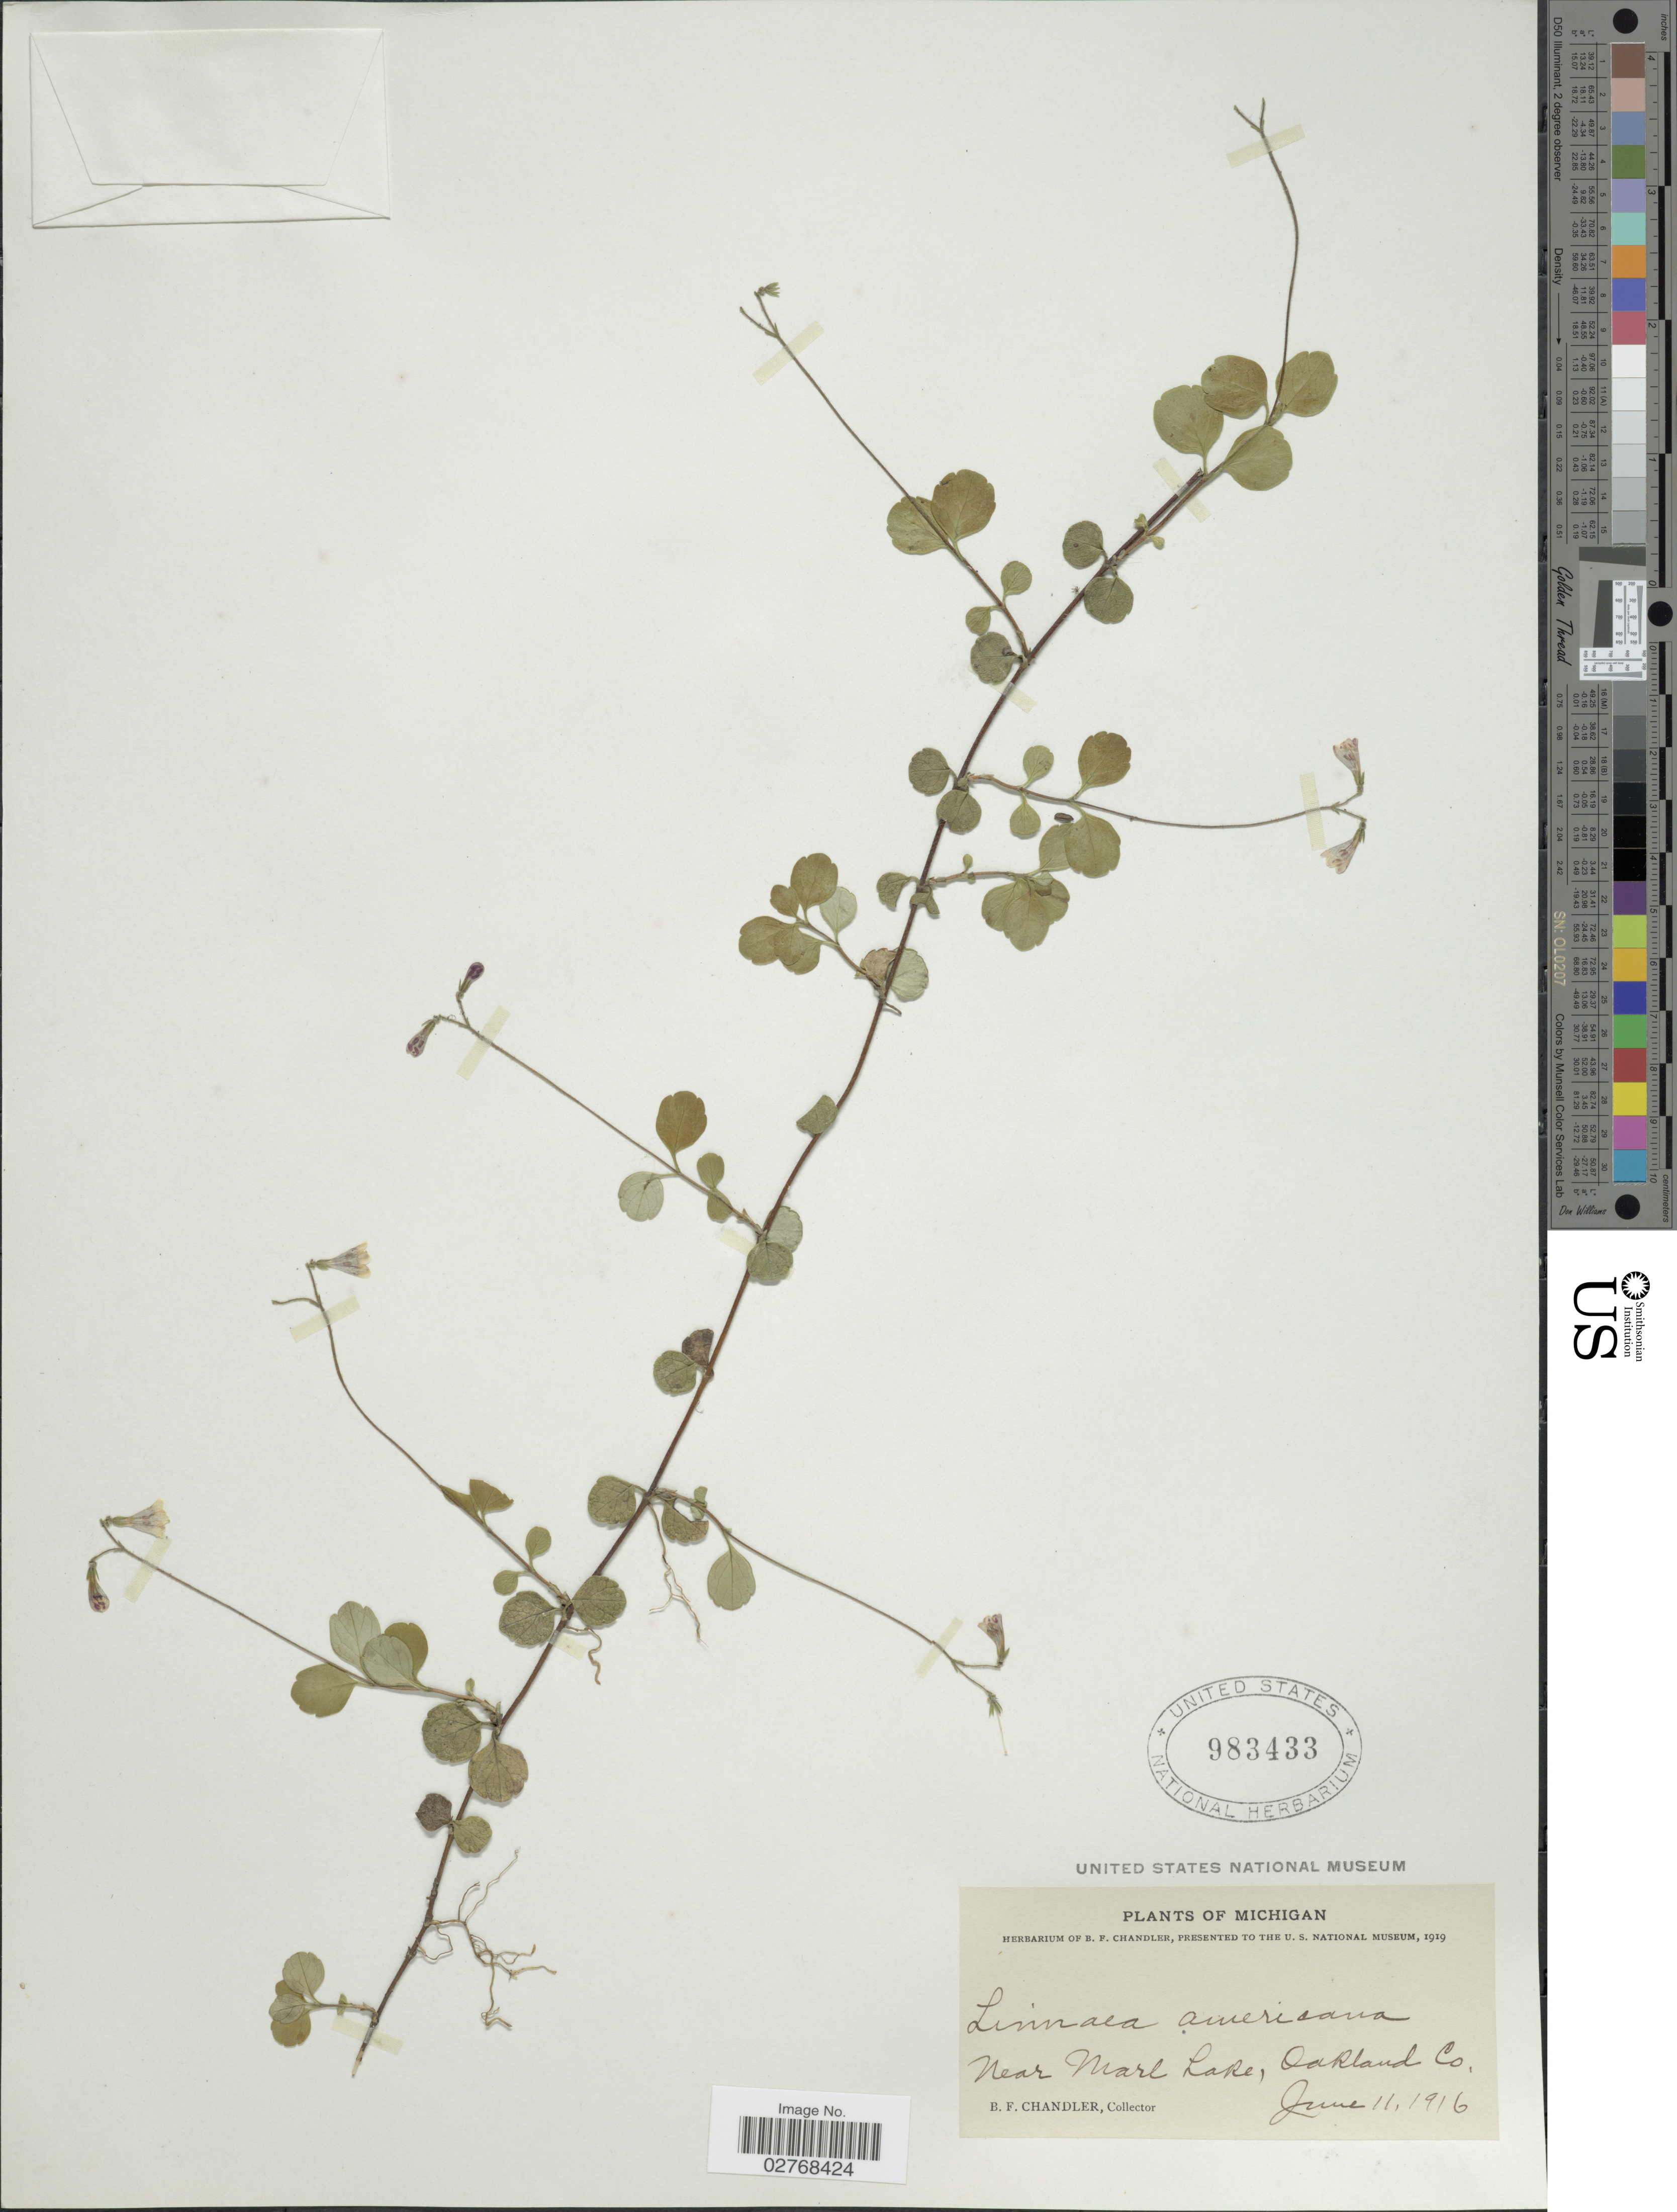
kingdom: Plantae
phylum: Tracheophyta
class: Magnoliopsida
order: Dipsacales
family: Caprifoliaceae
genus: Linnaea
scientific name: Linnaea borealis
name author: L.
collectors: B. F. Chandler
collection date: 1916-06-11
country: United States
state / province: Michigan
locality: Near Marl Lake, Oakland Co.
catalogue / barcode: US 983433